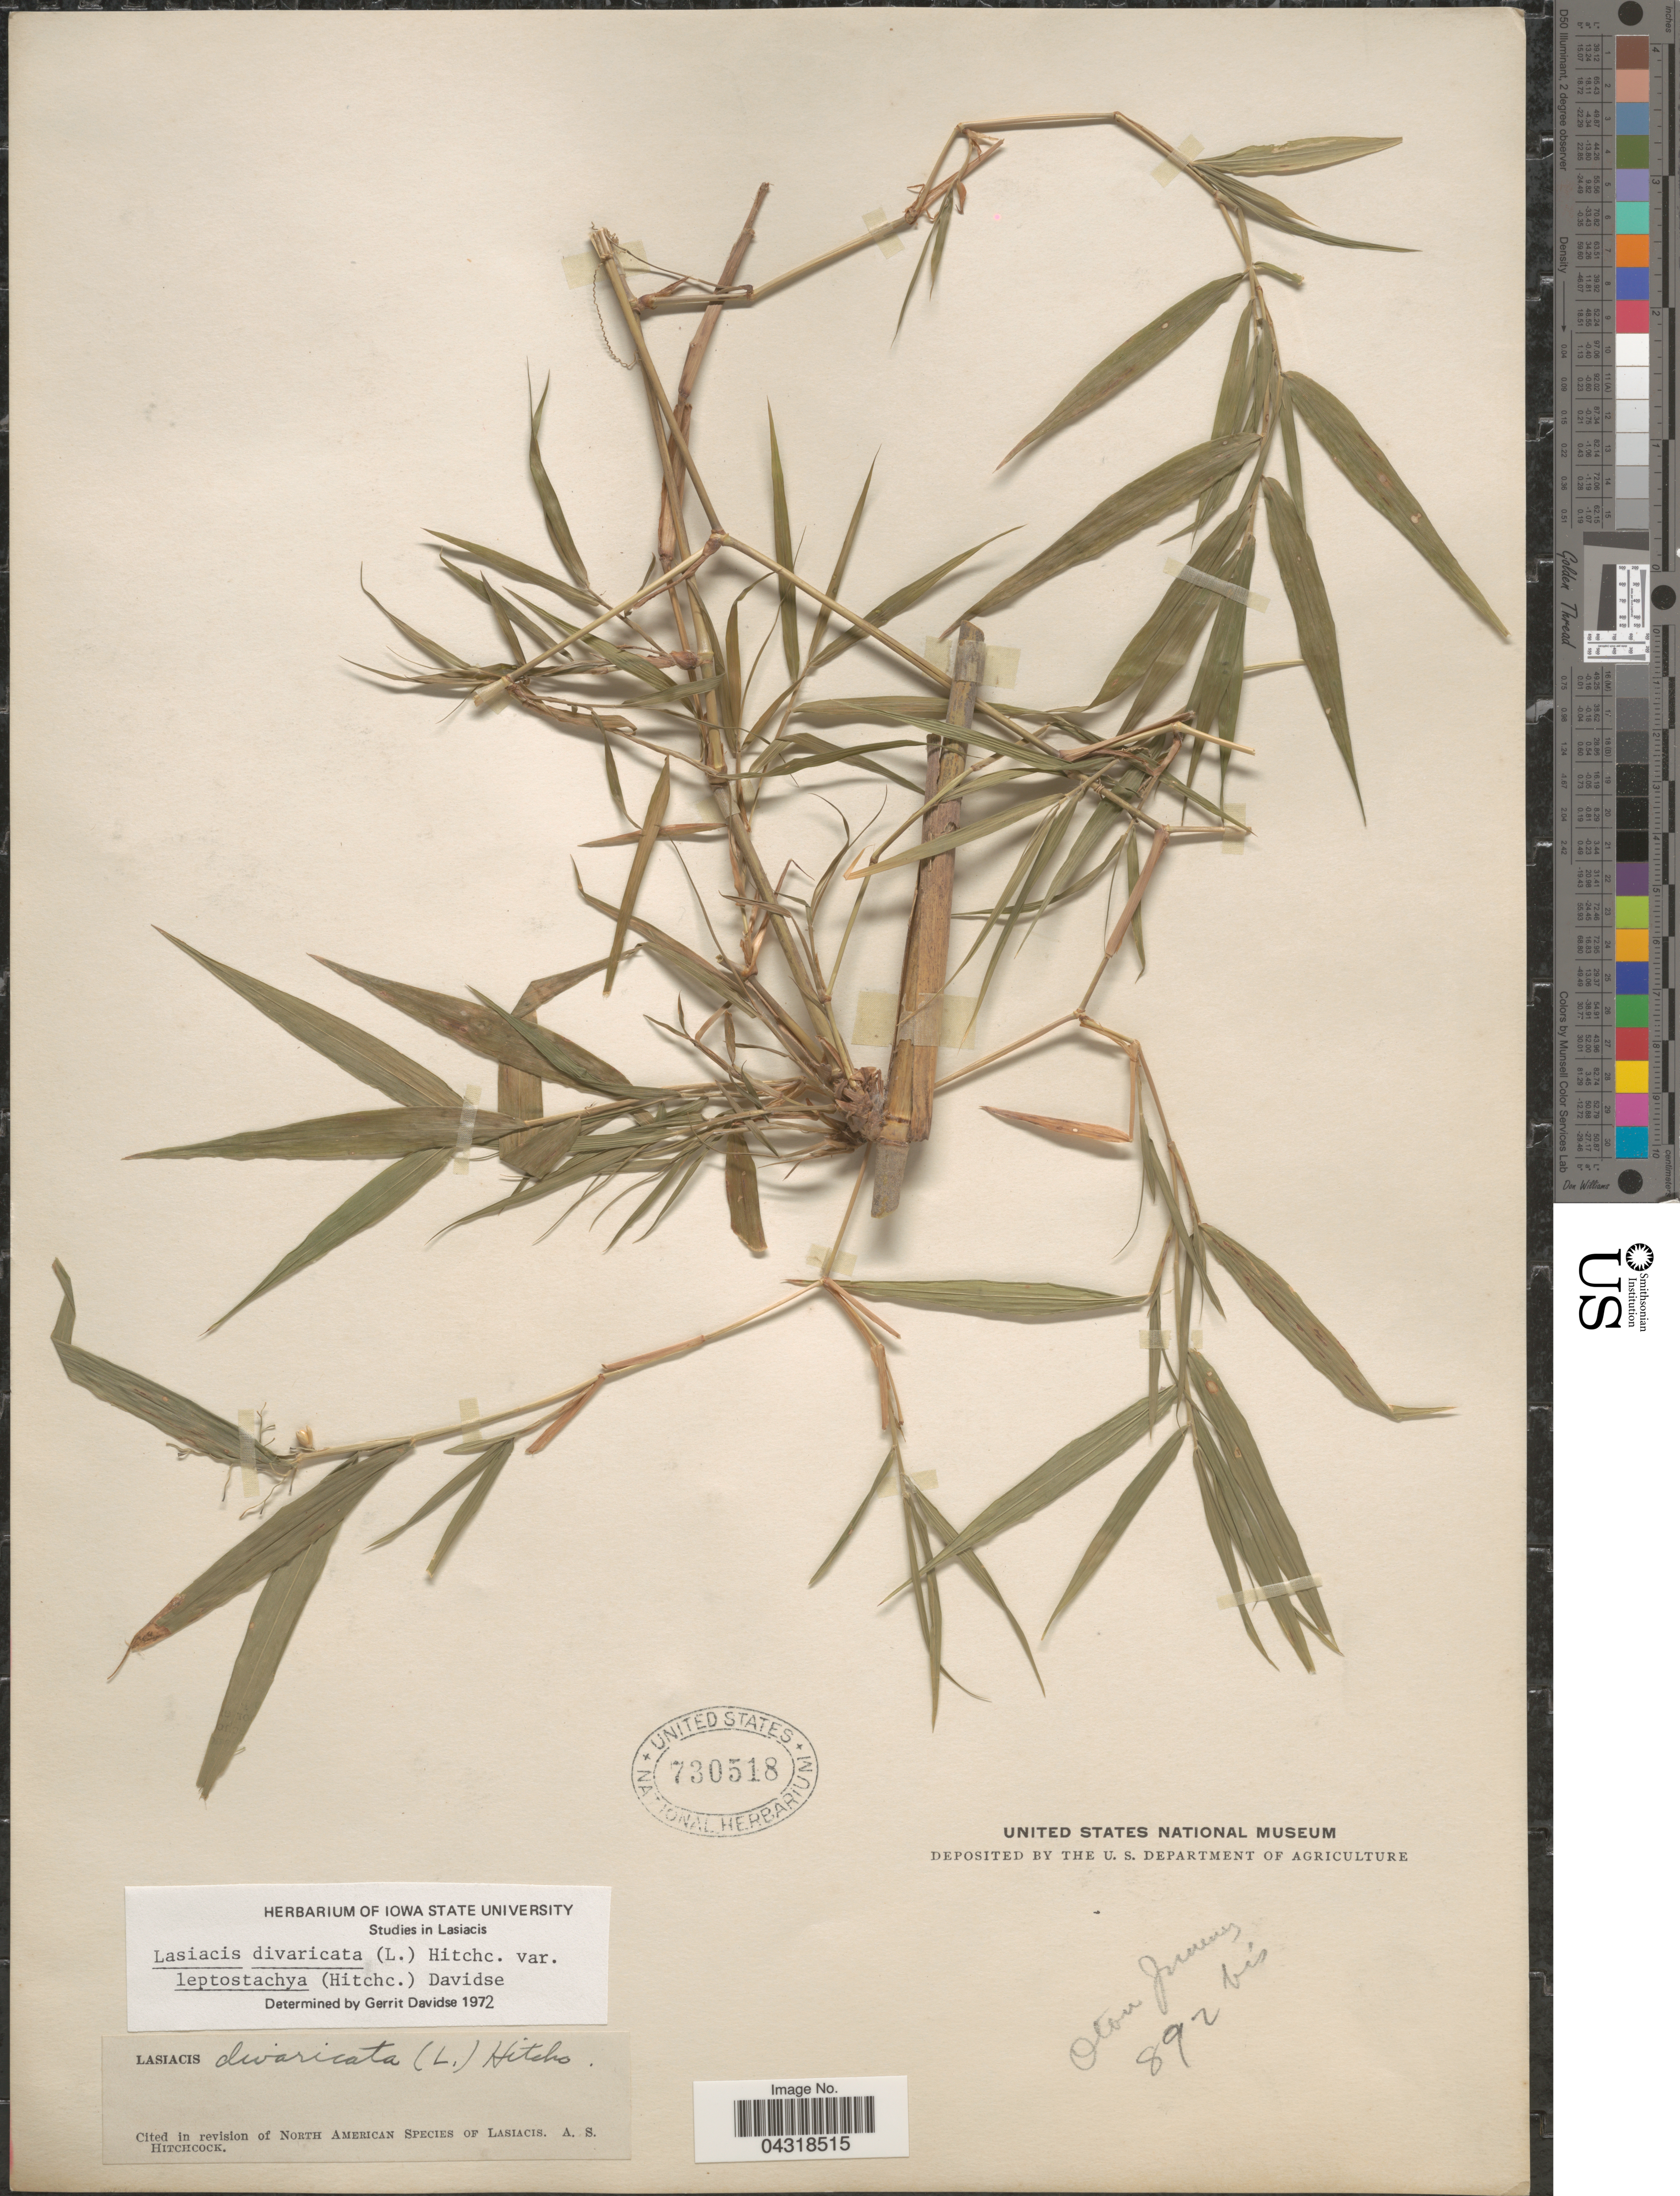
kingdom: Plantae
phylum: Tracheophyta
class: Liliopsida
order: Poales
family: Poaceae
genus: Lasiacis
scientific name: Lasiacis divaricata var. leptostachya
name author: (Hitchc.) Davidse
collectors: O. Jimenez L.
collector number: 892bis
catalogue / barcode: US 730518